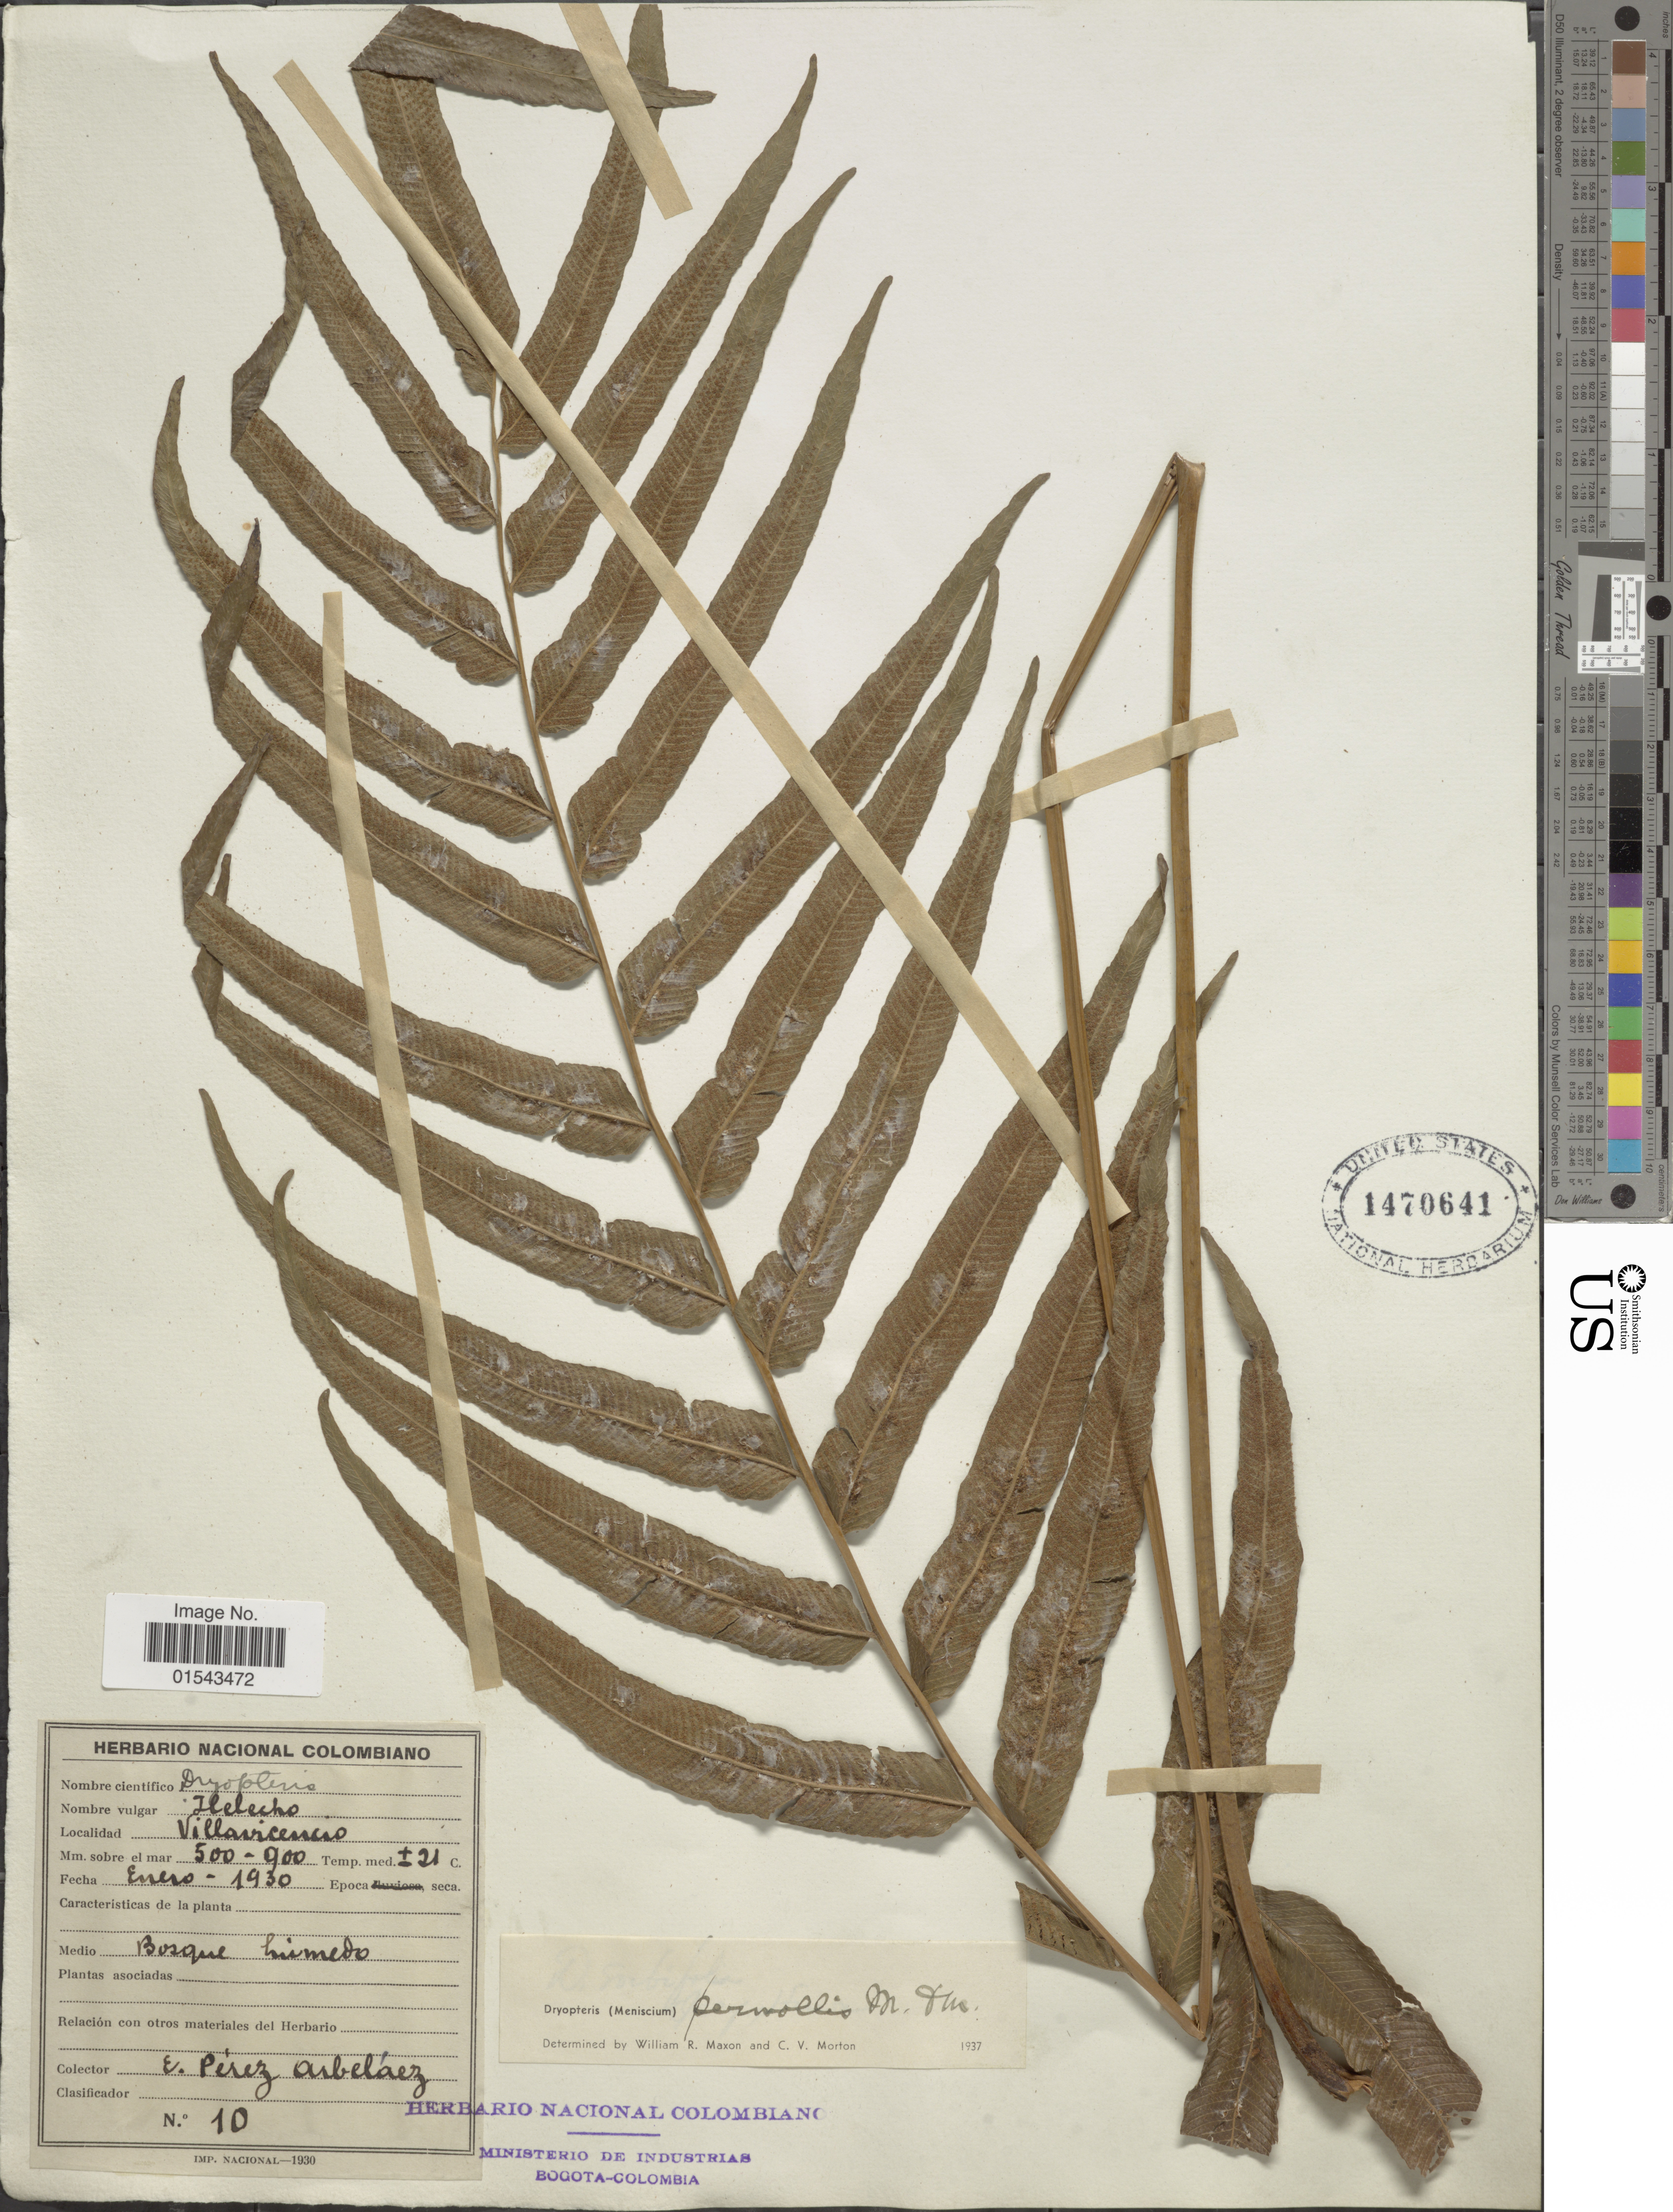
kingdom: Plantae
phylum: Tracheophyta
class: Polypodiopsida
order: Polypodiales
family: Thelypteridaceae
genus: Meniscium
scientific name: Meniscium arborescens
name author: Humb. & Bonpl. ex Willd.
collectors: E. Pérez Arbeláez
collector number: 10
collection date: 1930-01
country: Colombia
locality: Villavicencio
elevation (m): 500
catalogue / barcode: US 1470641